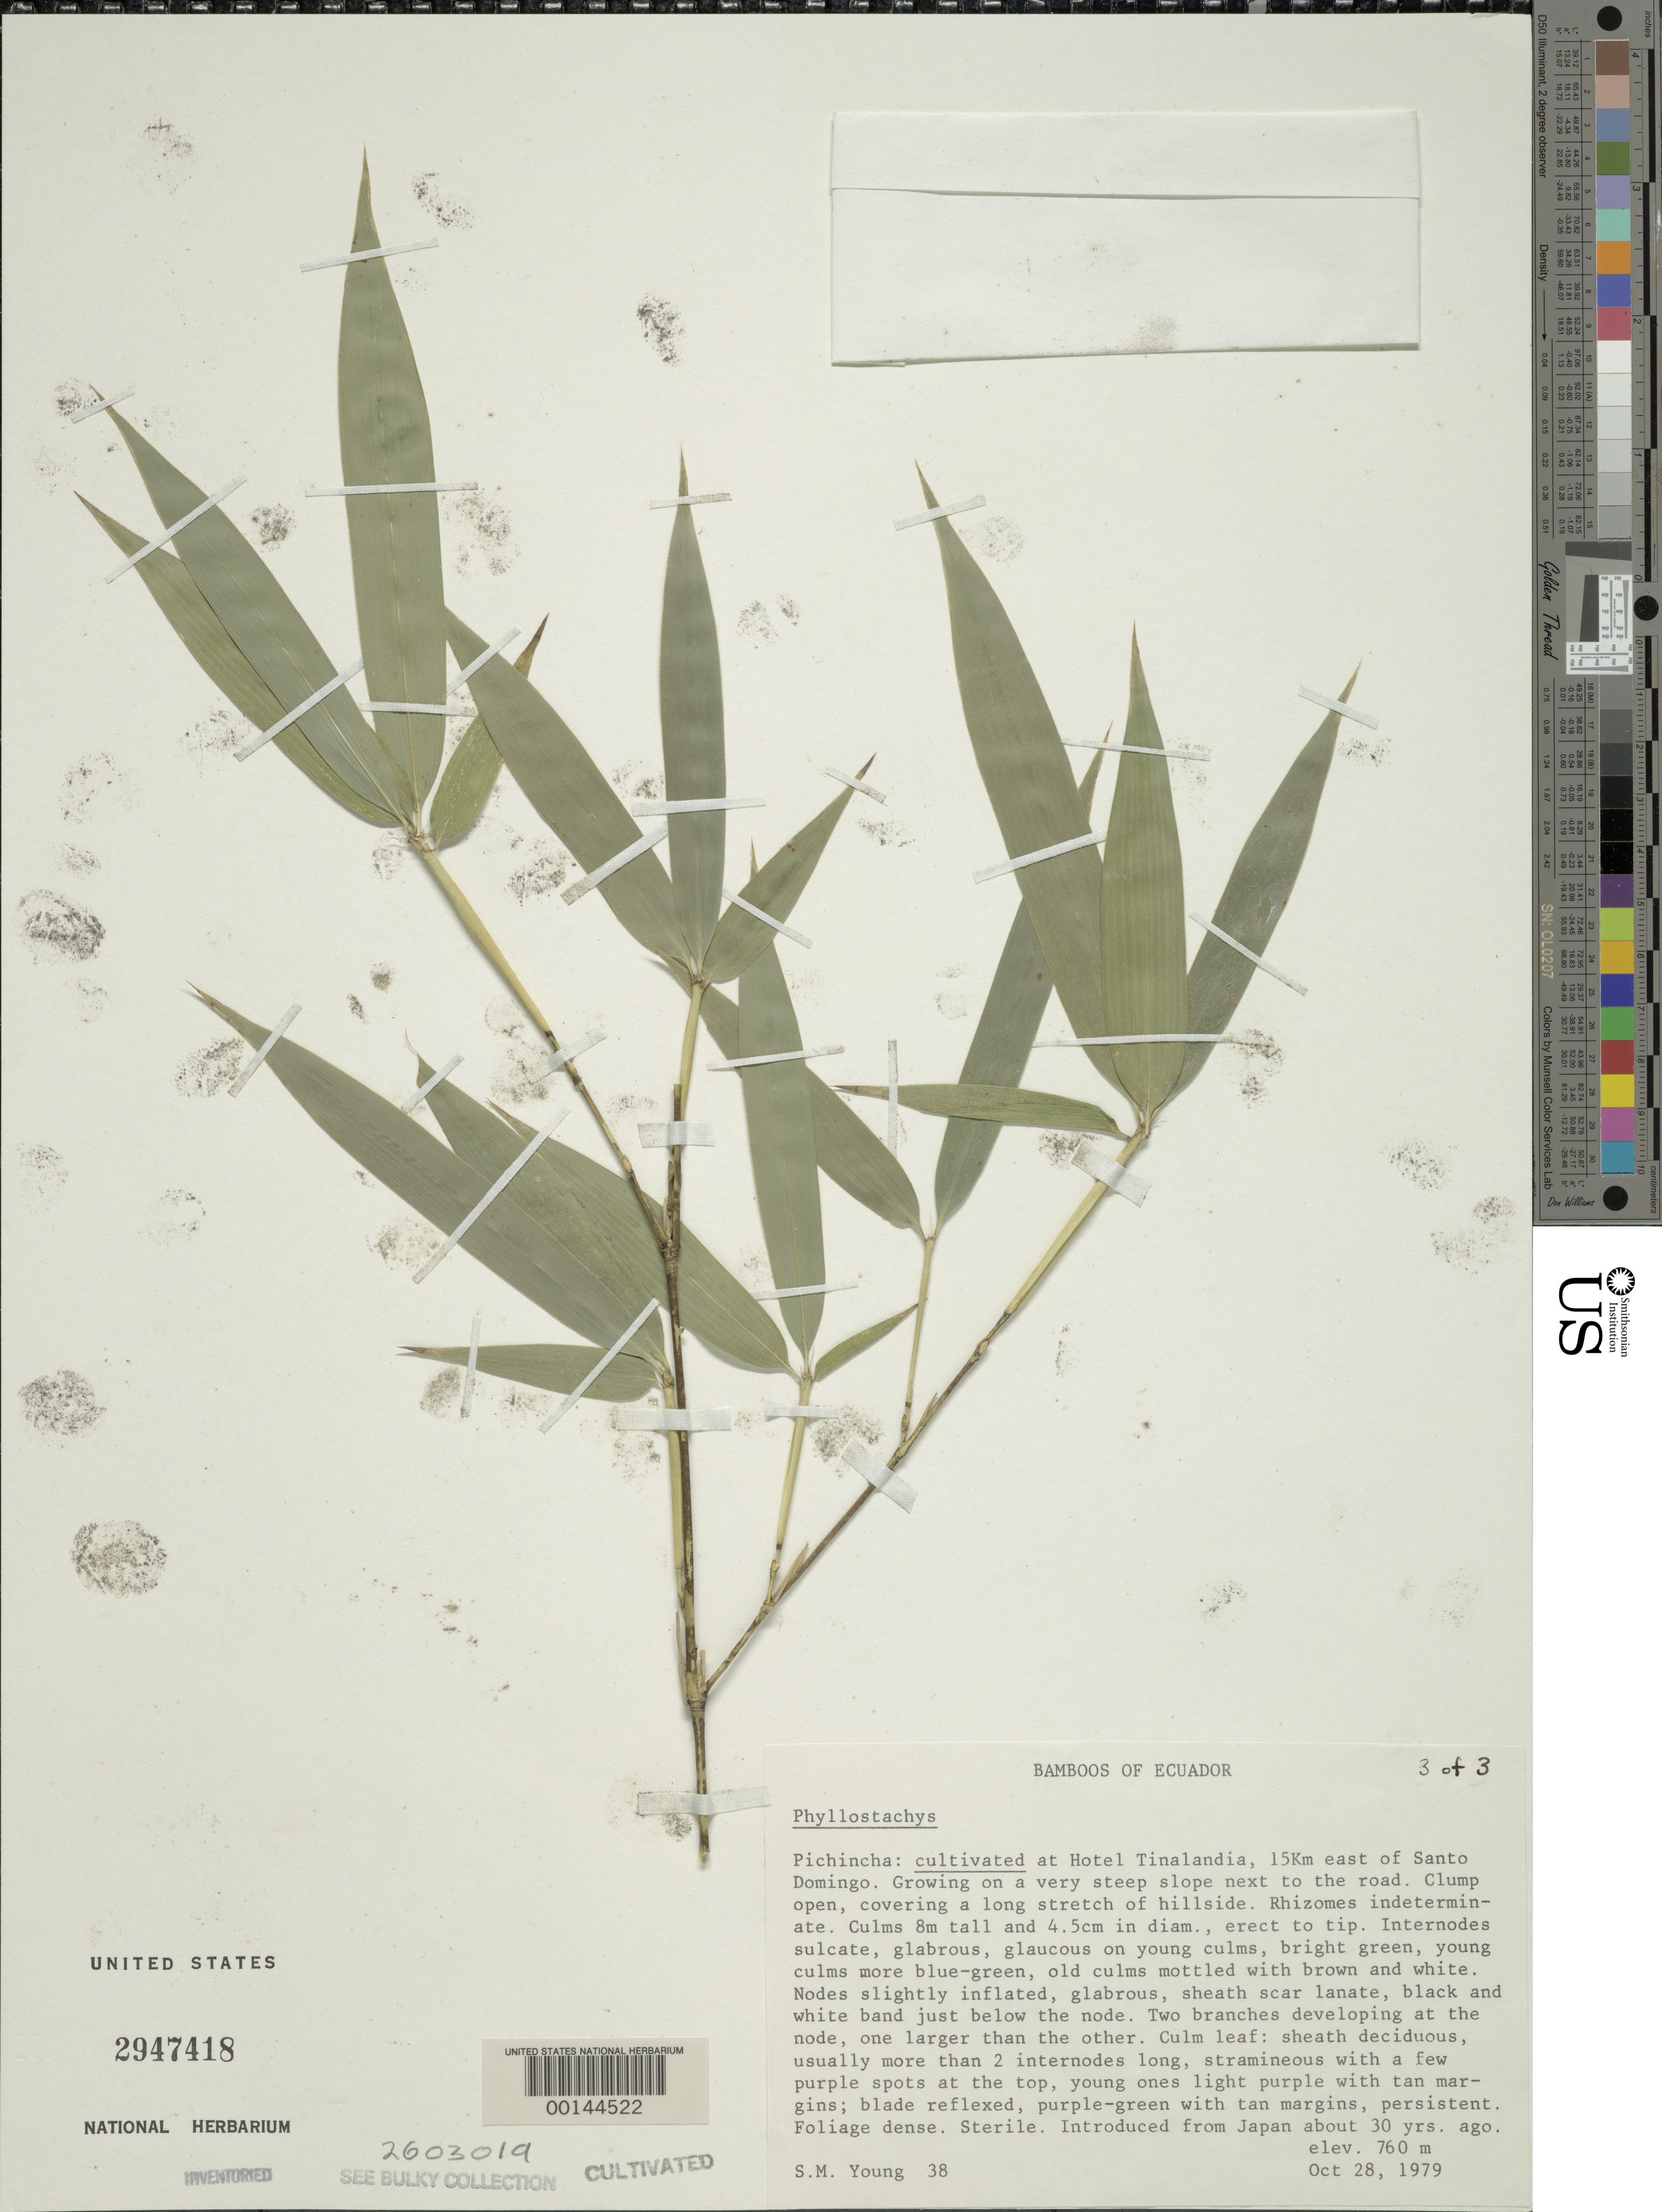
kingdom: Plantae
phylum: Tracheophyta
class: Liliopsida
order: Poales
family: Poaceae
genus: Phyllostachys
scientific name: Phyllostachys sp.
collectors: S. Young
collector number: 38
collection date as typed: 28 Oct 1979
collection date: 1979-10-28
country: Ecuador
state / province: Pichincha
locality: Santo Domingo, hotel tinalandia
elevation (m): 760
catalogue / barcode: US 2947418